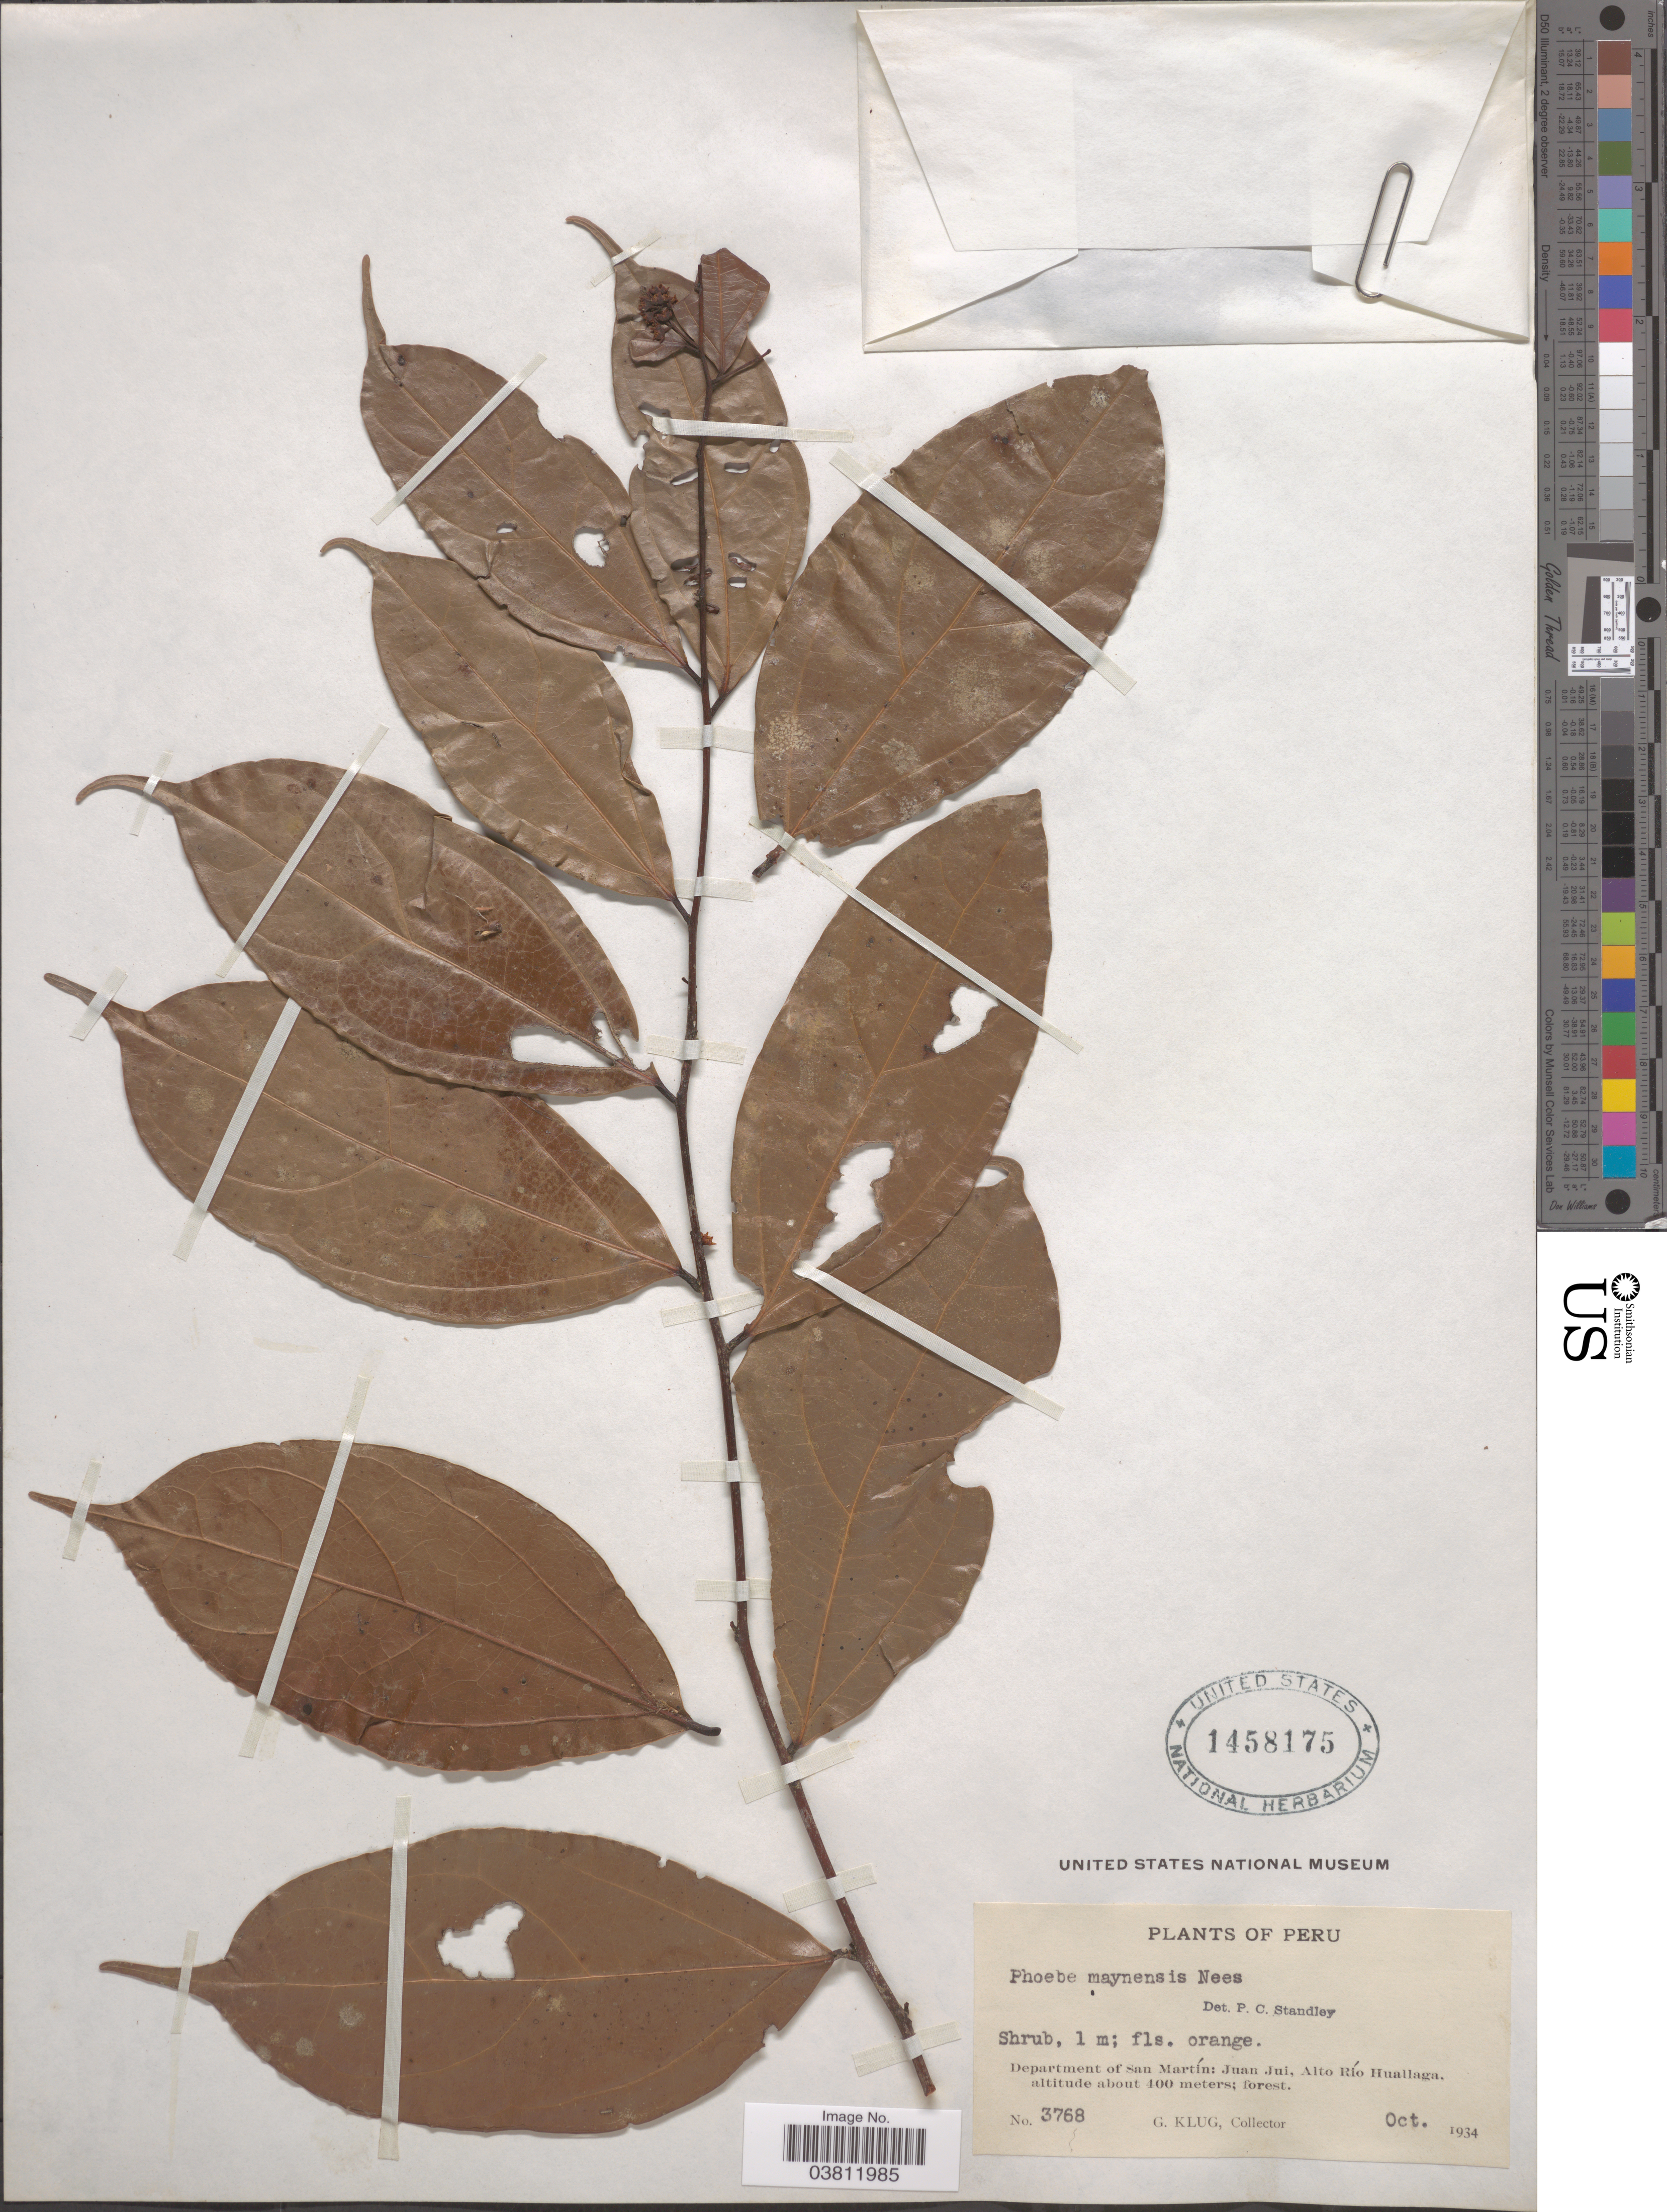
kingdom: Plantae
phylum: Tracheophyta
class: Magnoliopsida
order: Laurales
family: Lauraceae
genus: Phoebe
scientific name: Phoebe maynensis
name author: Nees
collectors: G. Klug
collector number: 3768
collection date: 1934-10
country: Peru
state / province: San Martín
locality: Department of San Martín: Juan Jui, Alto Río Huallaga.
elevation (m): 400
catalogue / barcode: US 1458175